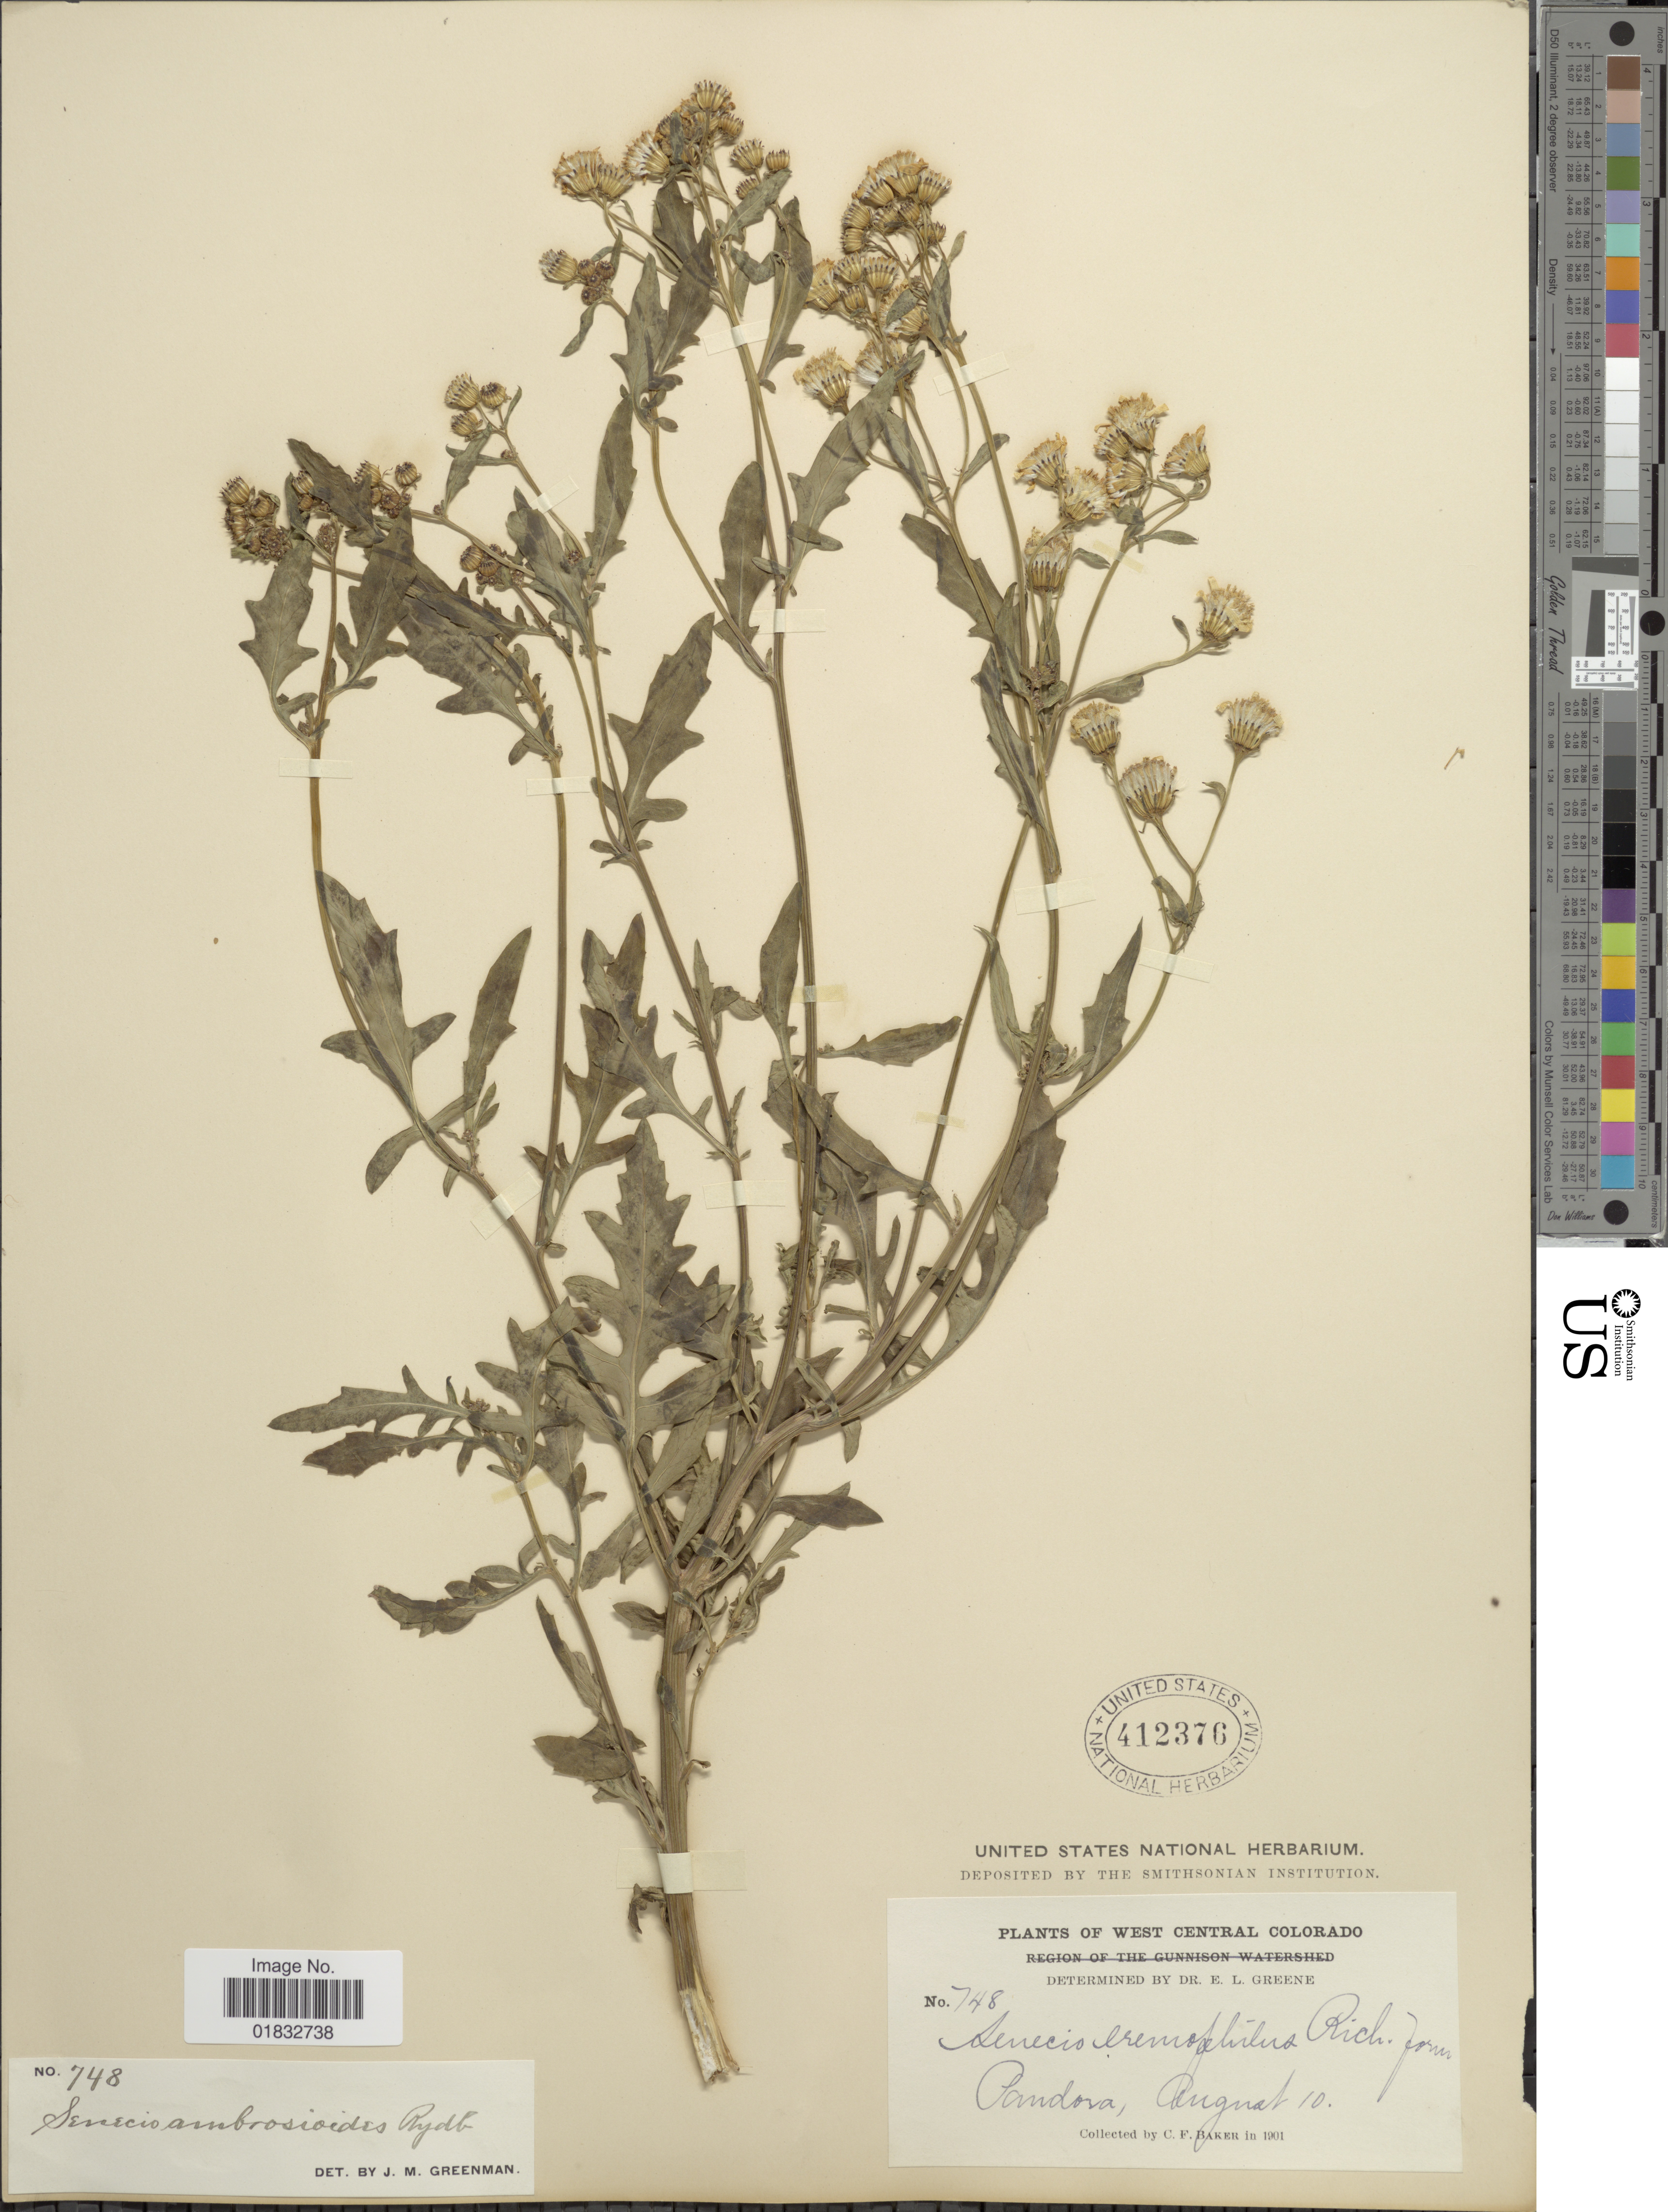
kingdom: Plantae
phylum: Tracheophyta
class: Magnoliopsida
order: Asterales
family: Asteraceae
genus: Senecio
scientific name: Senecio eremophilus var. kingii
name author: (Rydb.) Greenm.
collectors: C. F. Baker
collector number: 748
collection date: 1901-08-10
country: United States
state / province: Colorado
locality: West Central Colorado, Pandora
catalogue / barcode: US 412376